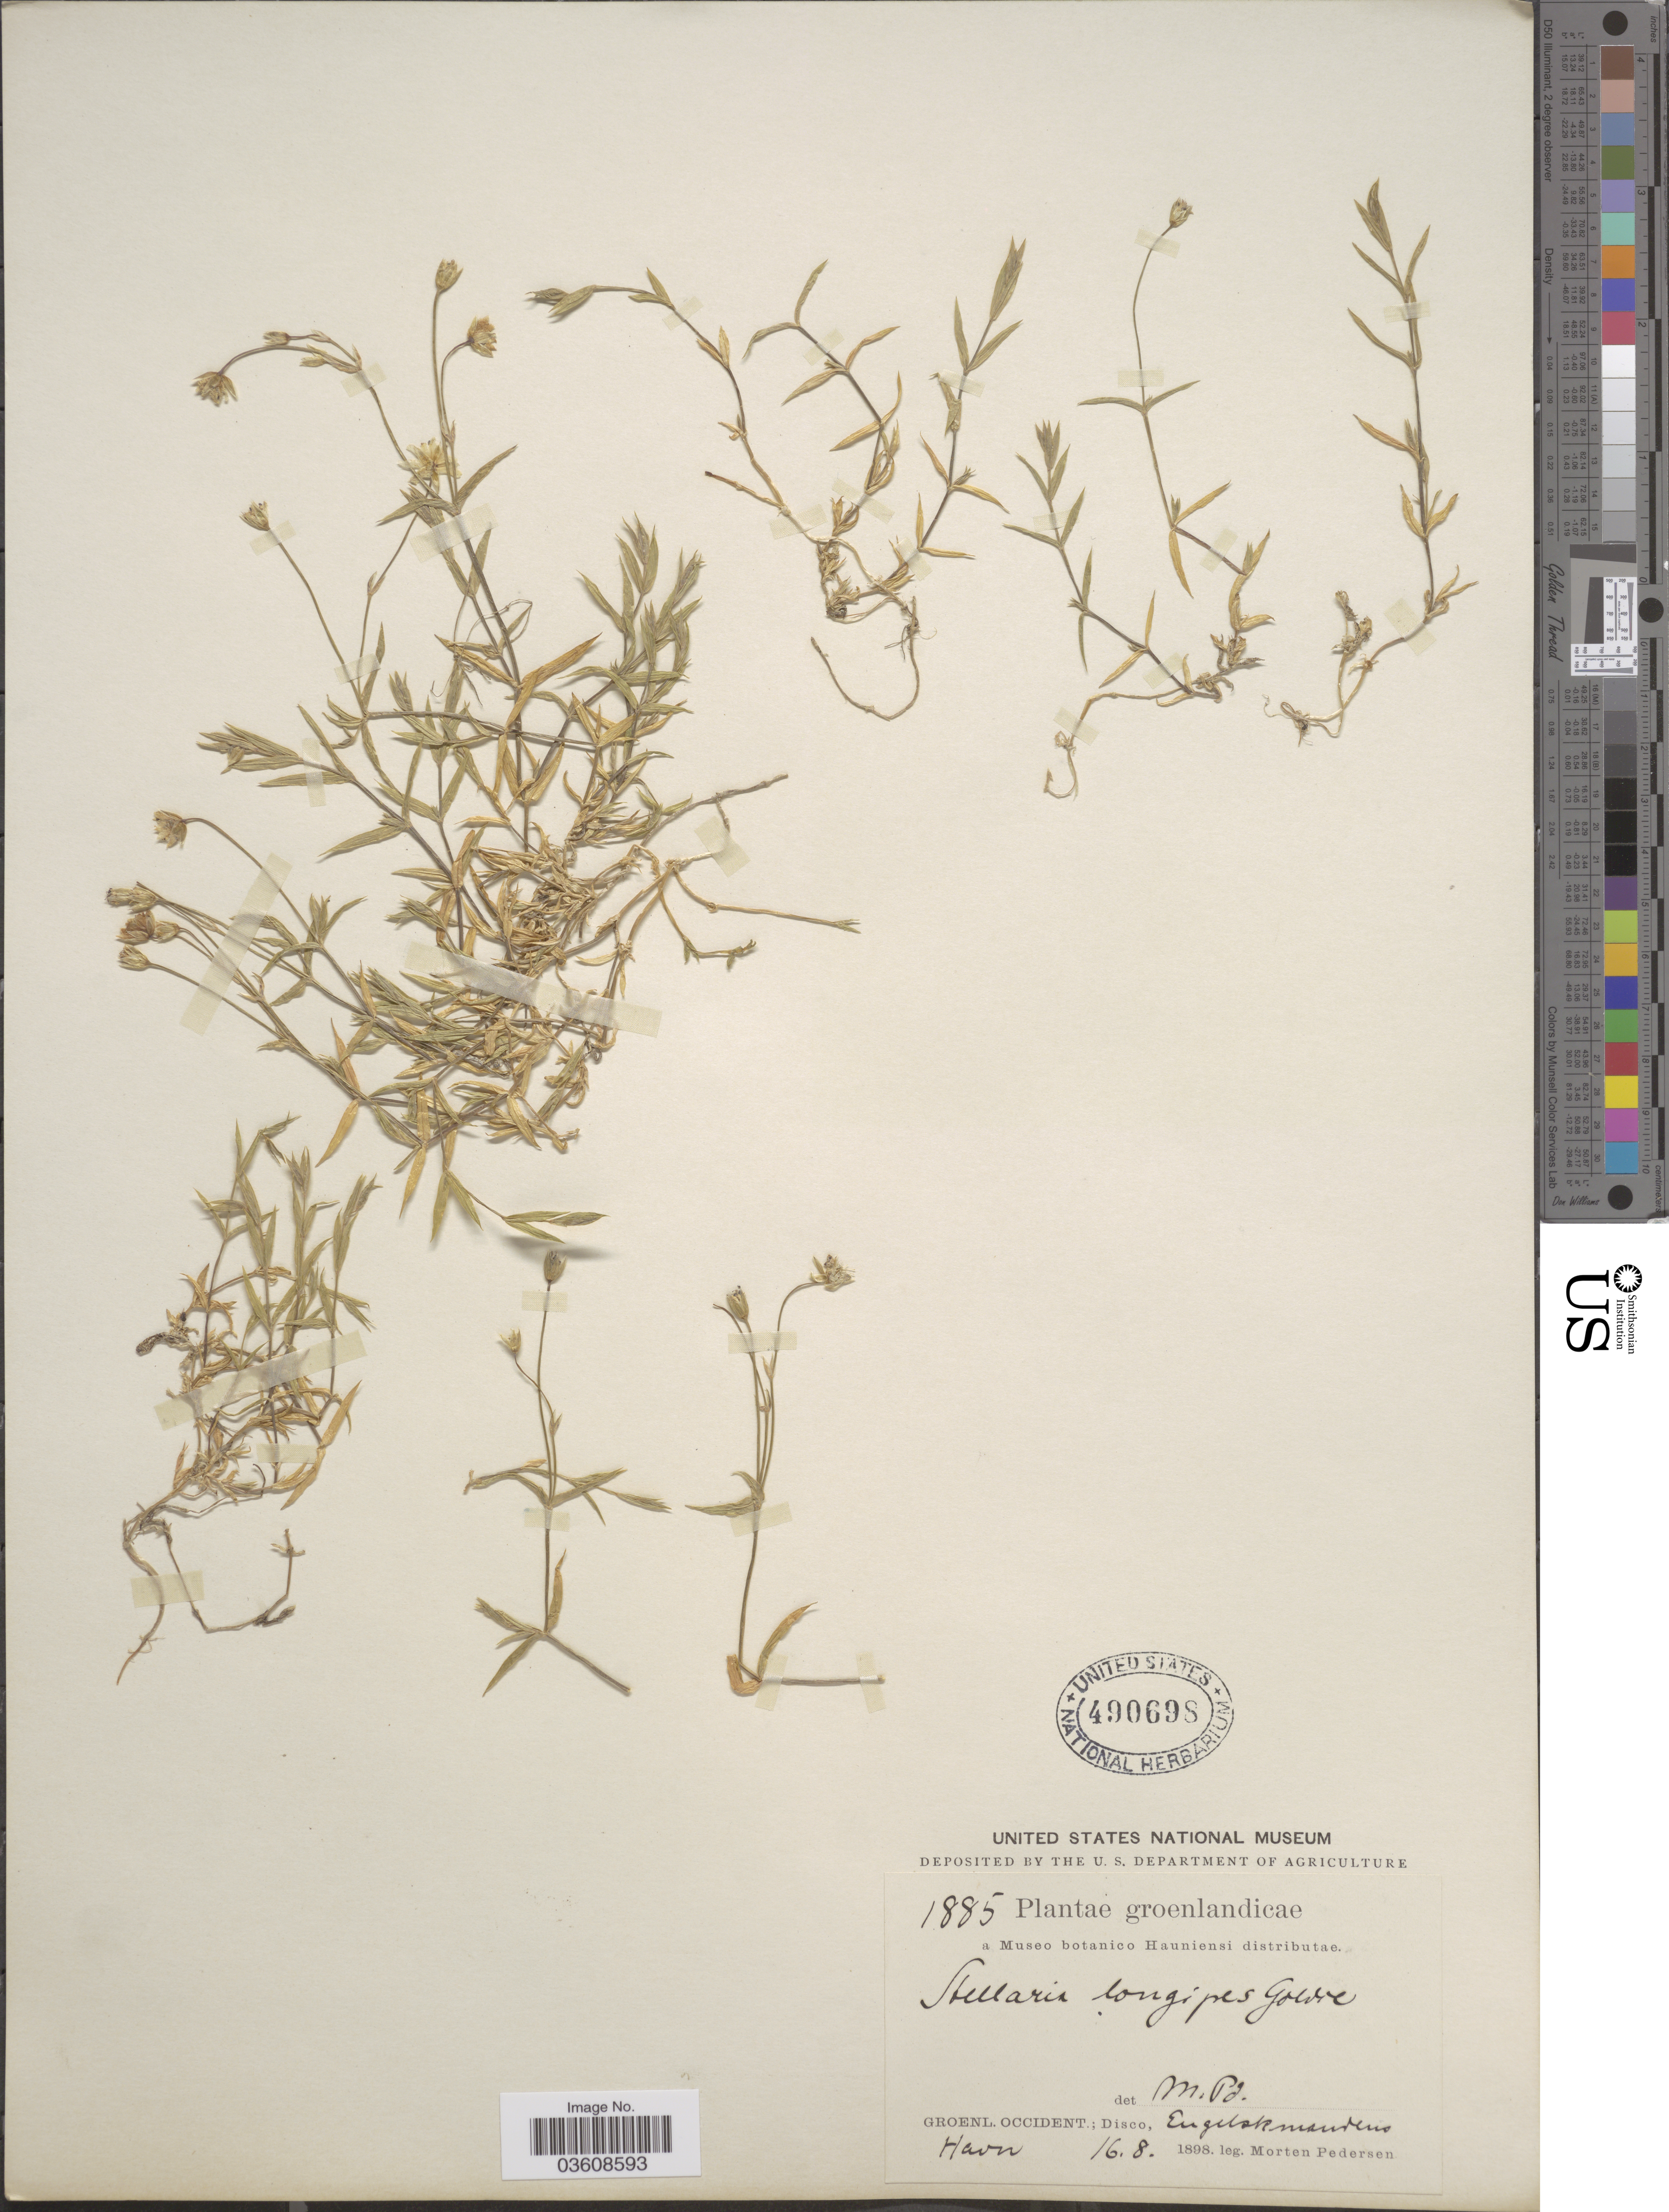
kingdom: Plantae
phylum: Tracheophyta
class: Magnoliopsida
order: Caryophyllales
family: Caryophyllaceae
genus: Stellaria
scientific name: Stellaria longipes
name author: Goldie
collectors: M. Pedersen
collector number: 1885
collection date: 1898-08-16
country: Greenland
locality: Groenl. Occident.; Disco, Engelskmandens.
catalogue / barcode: US 490698